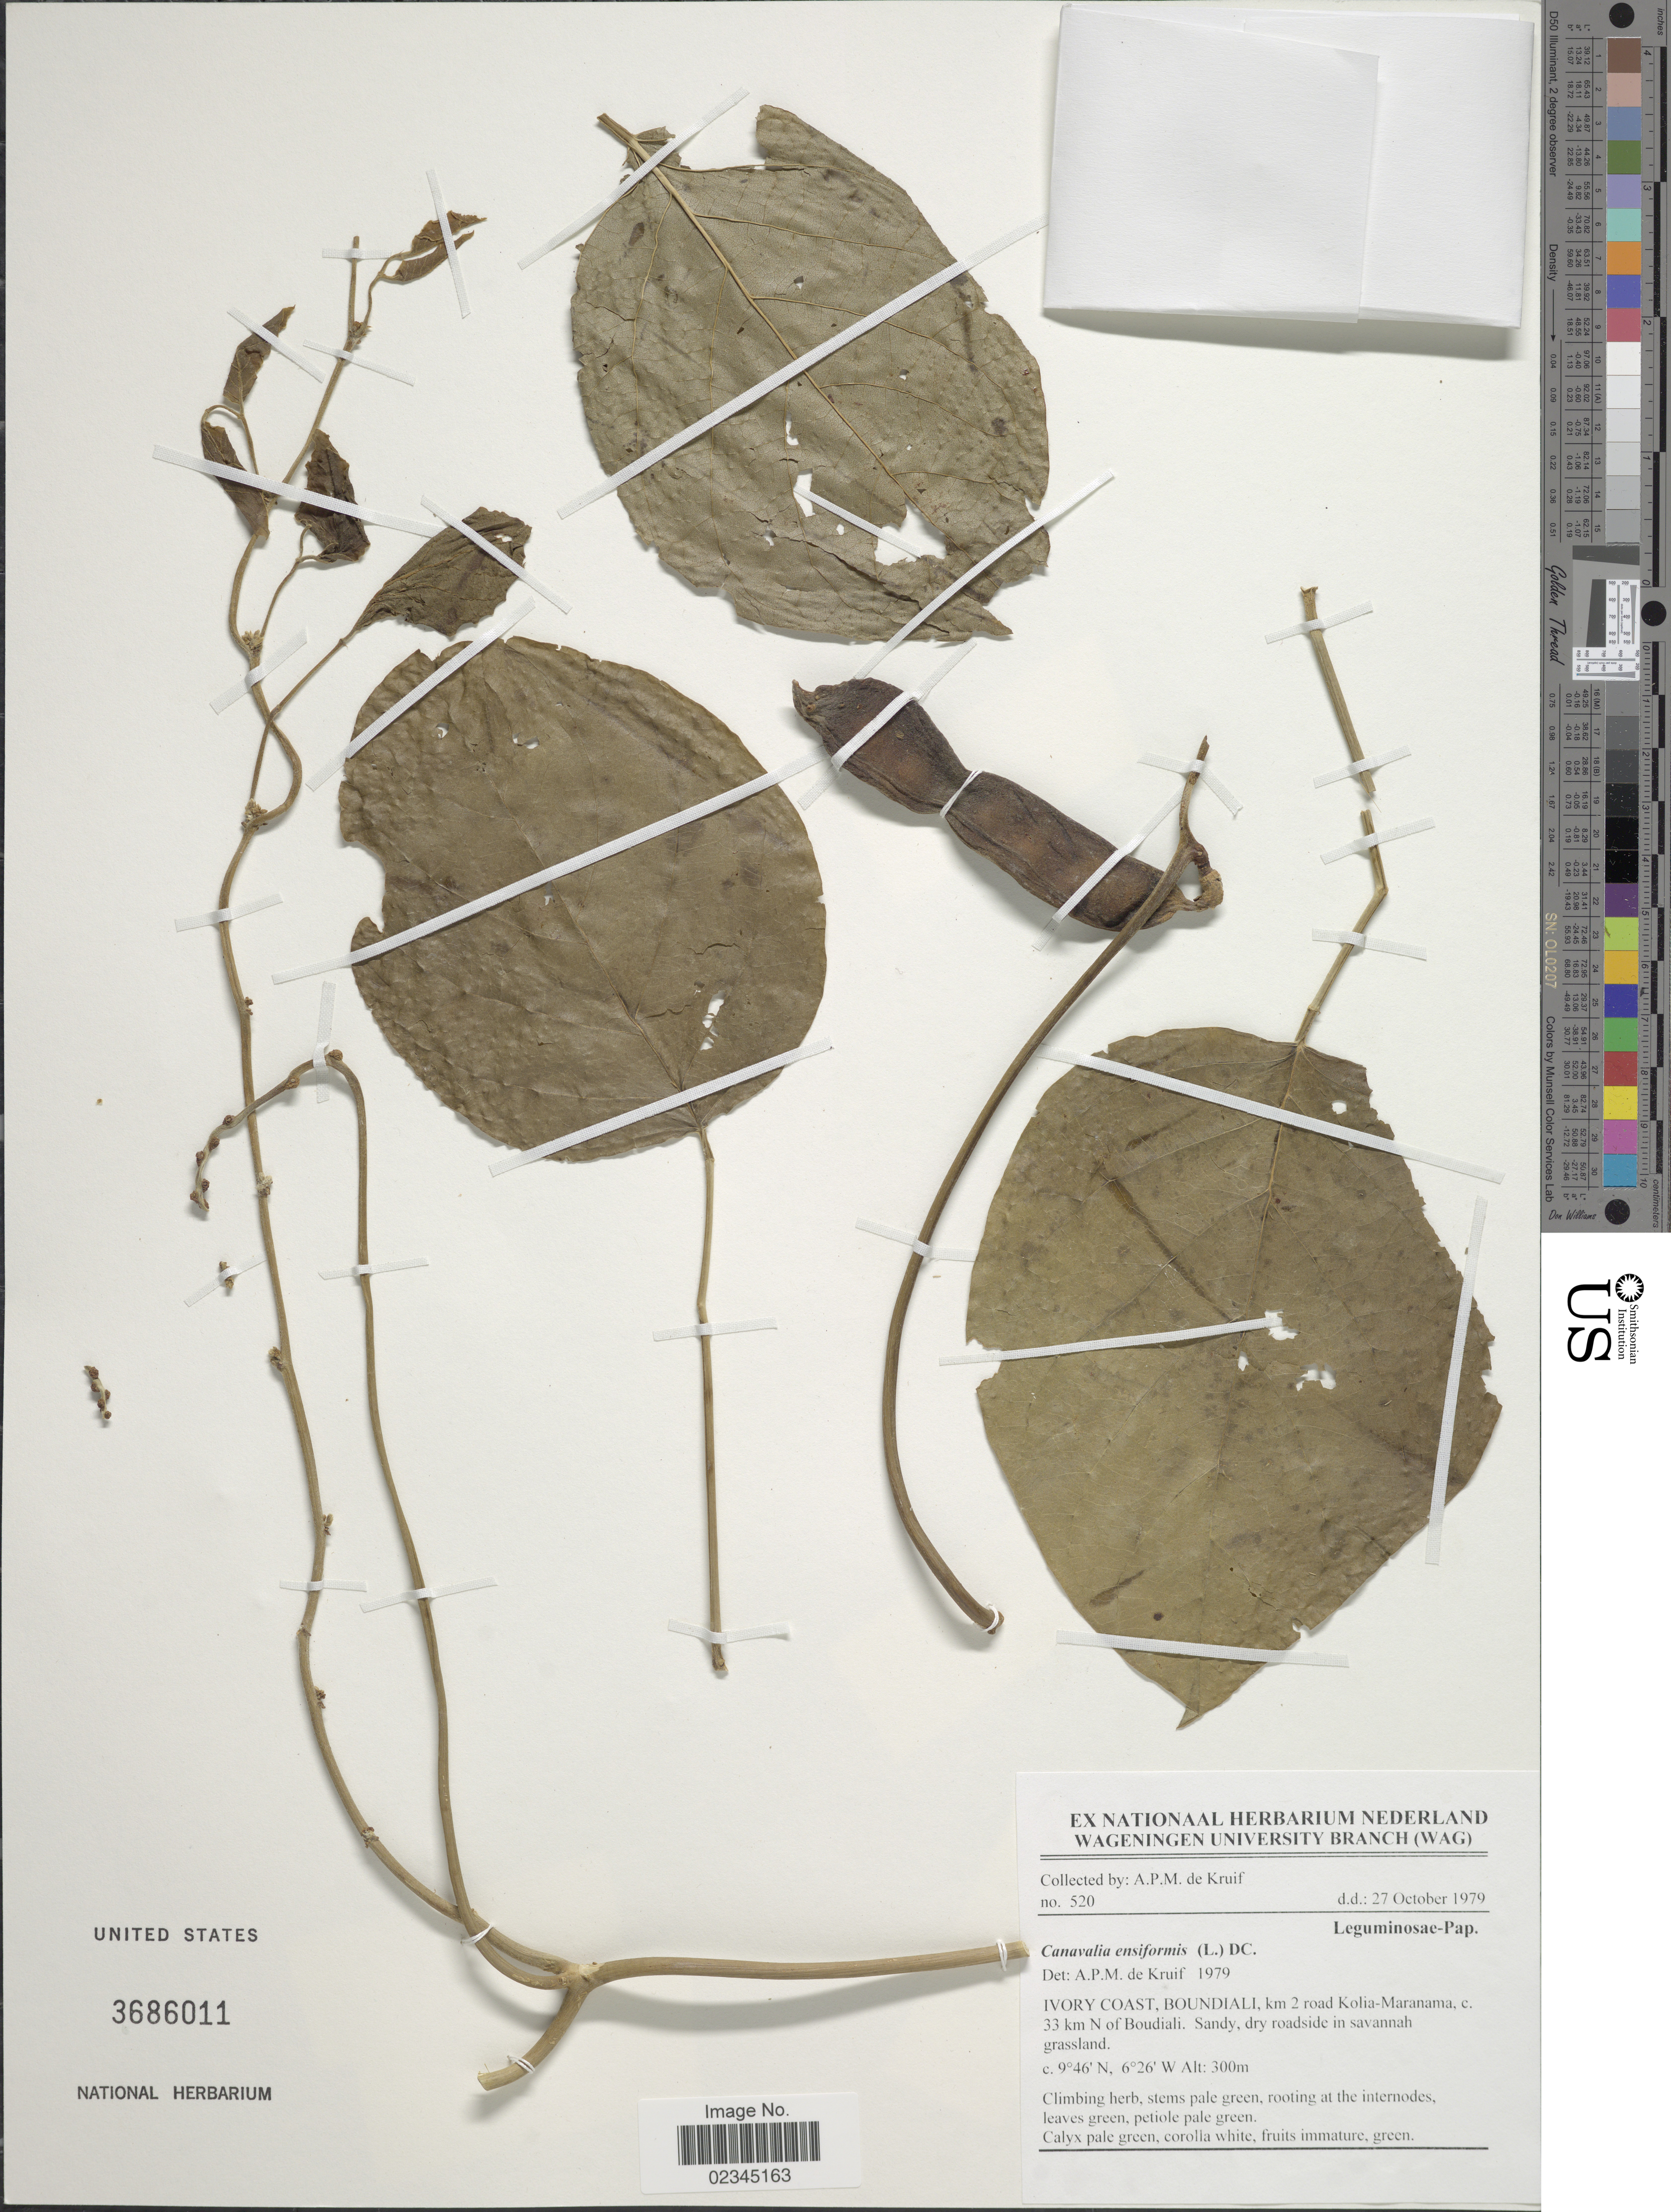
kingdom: Plantae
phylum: Tracheophyta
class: Magnoliopsida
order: Fabales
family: Fabaceae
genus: Canavalia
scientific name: Canavalia ensiformis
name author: (L.) DC.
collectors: A. P. de Kruif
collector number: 520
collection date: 1979-10-27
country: Ivory Coast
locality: Ivory Coast, Boudiali, km 2 road Kolia-Maranama, c. 33 km N of Boudiali.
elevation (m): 300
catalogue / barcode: US 3686011